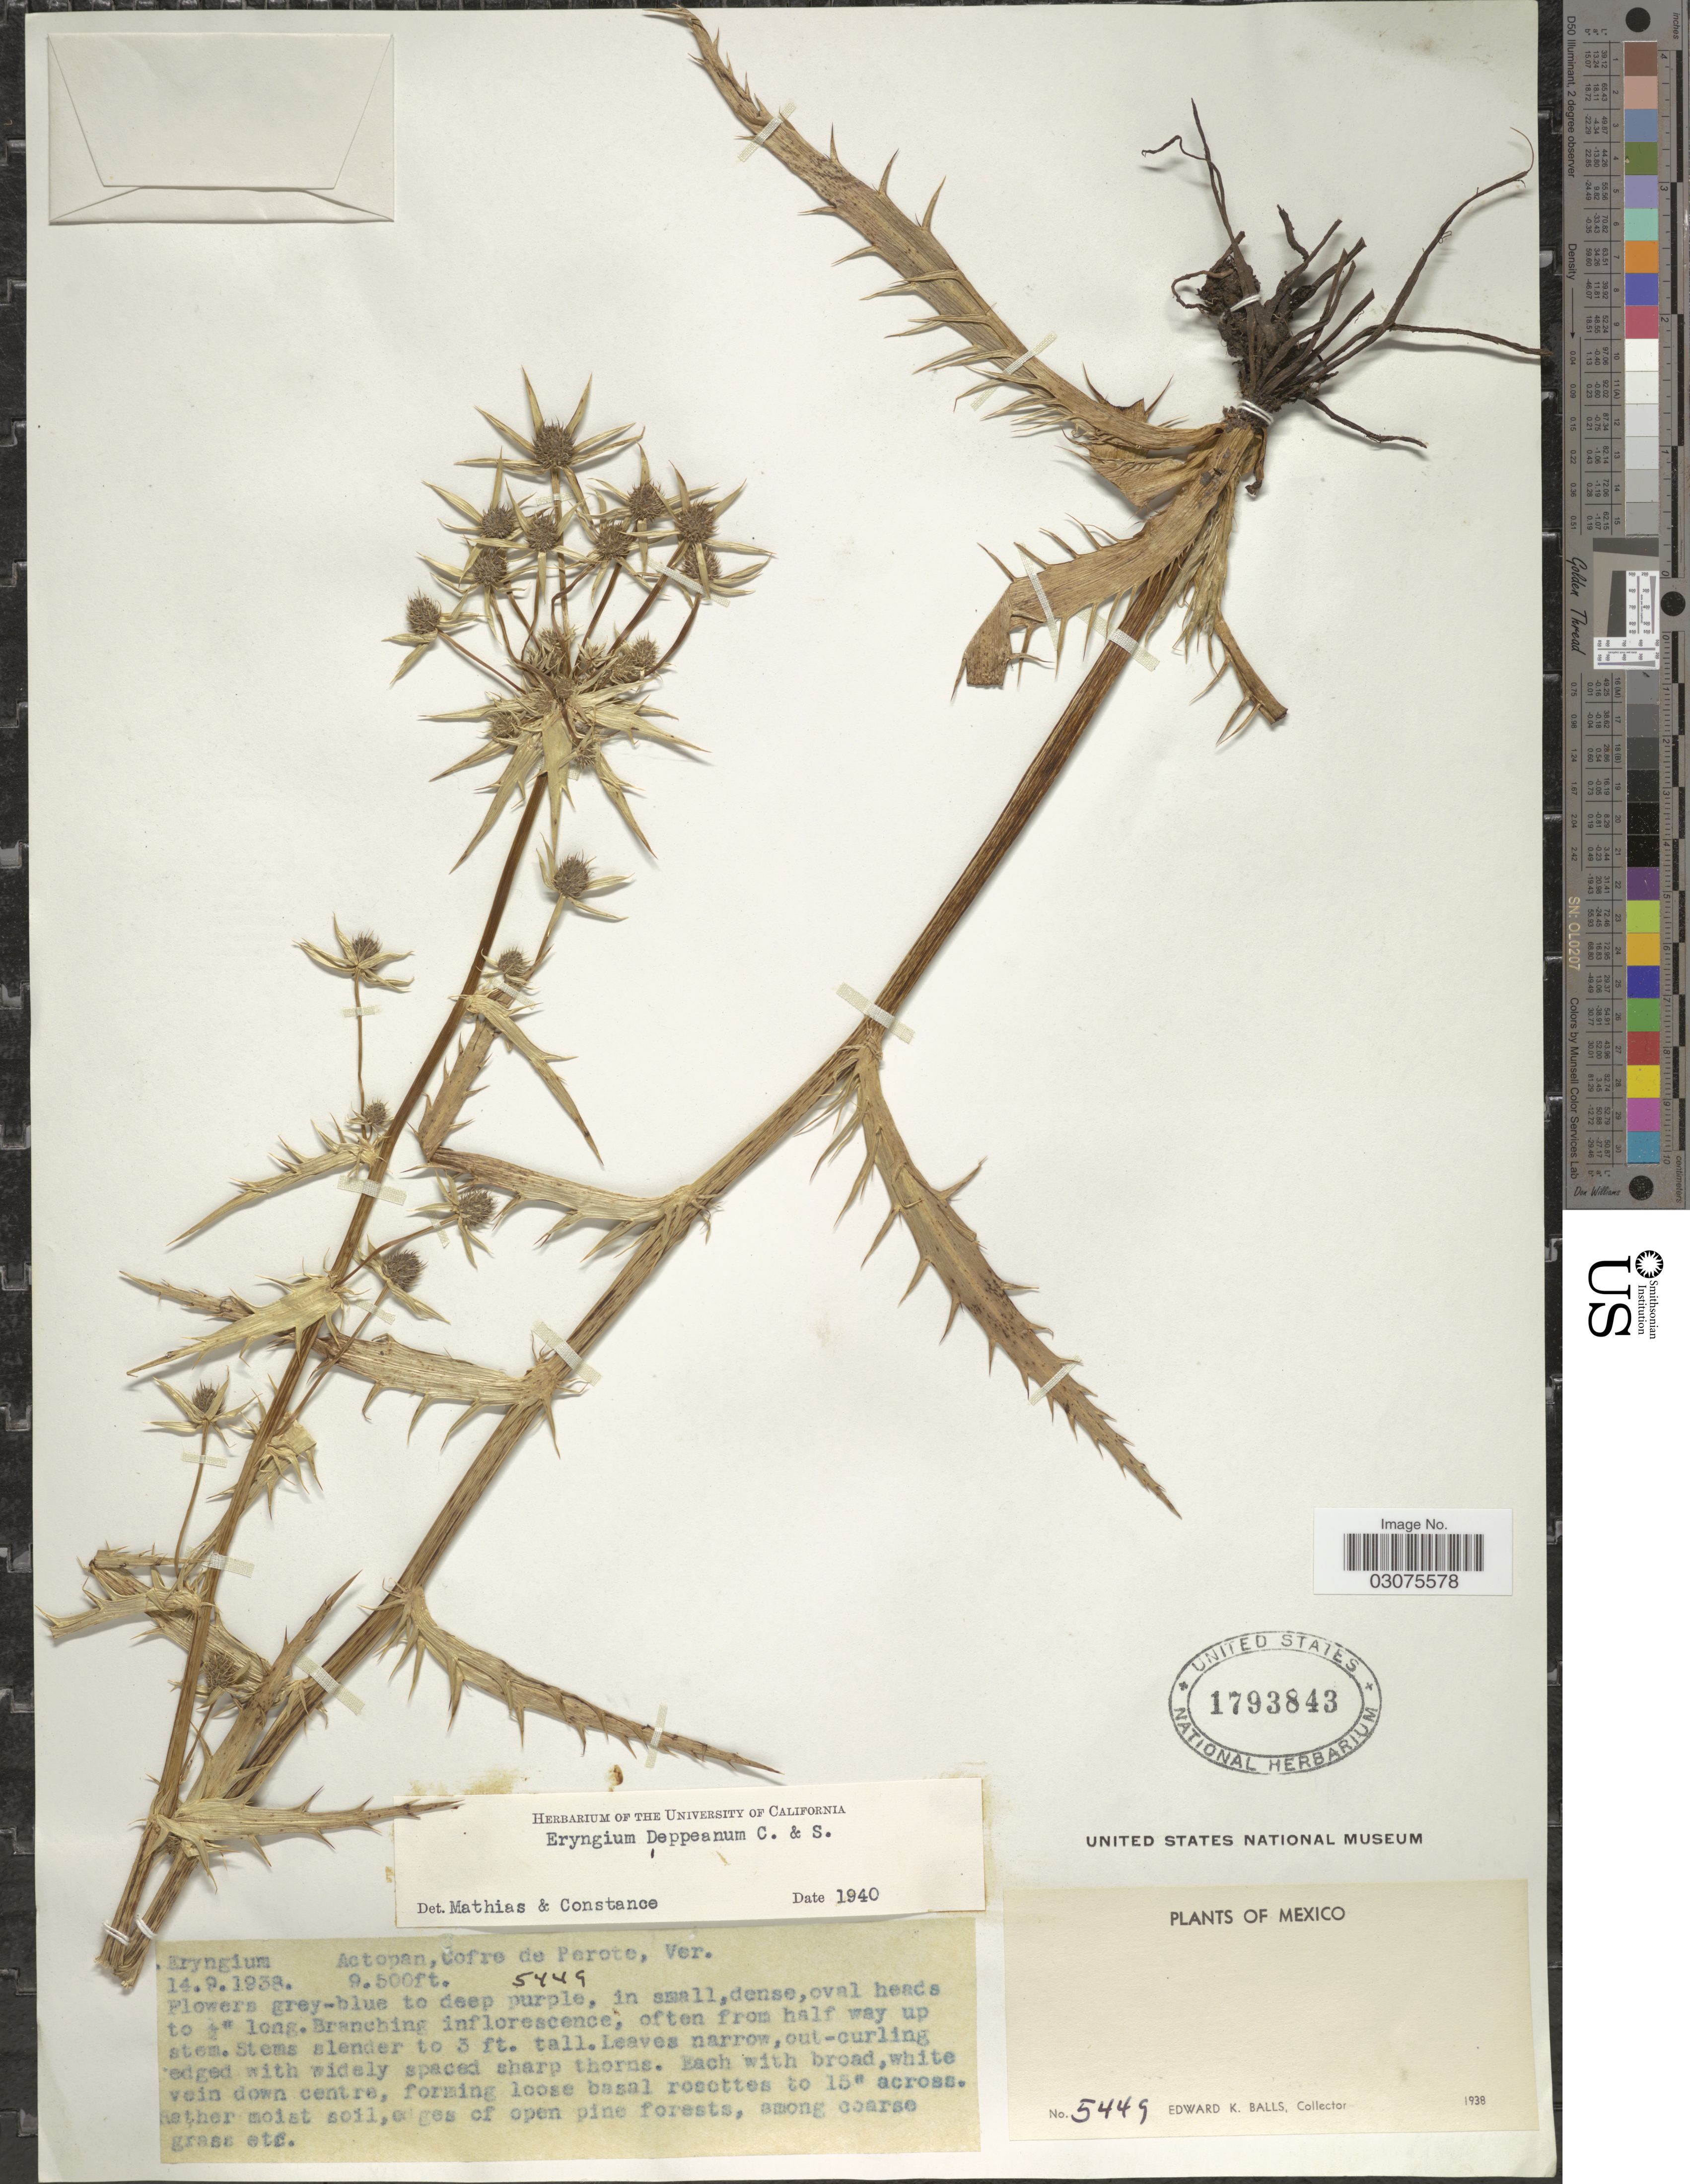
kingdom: Plantae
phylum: Tracheophyta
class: Magnoliopsida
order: Apiales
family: Apiaceae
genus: Eryngium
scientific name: Eryngium deppeanum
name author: Schltdl. & Cham.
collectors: E. K. Balls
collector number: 5449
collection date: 1938-09-14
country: Mexico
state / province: Veracruz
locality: Actopan, Cofre de Peroto, Ver.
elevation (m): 2896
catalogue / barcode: US 1793843